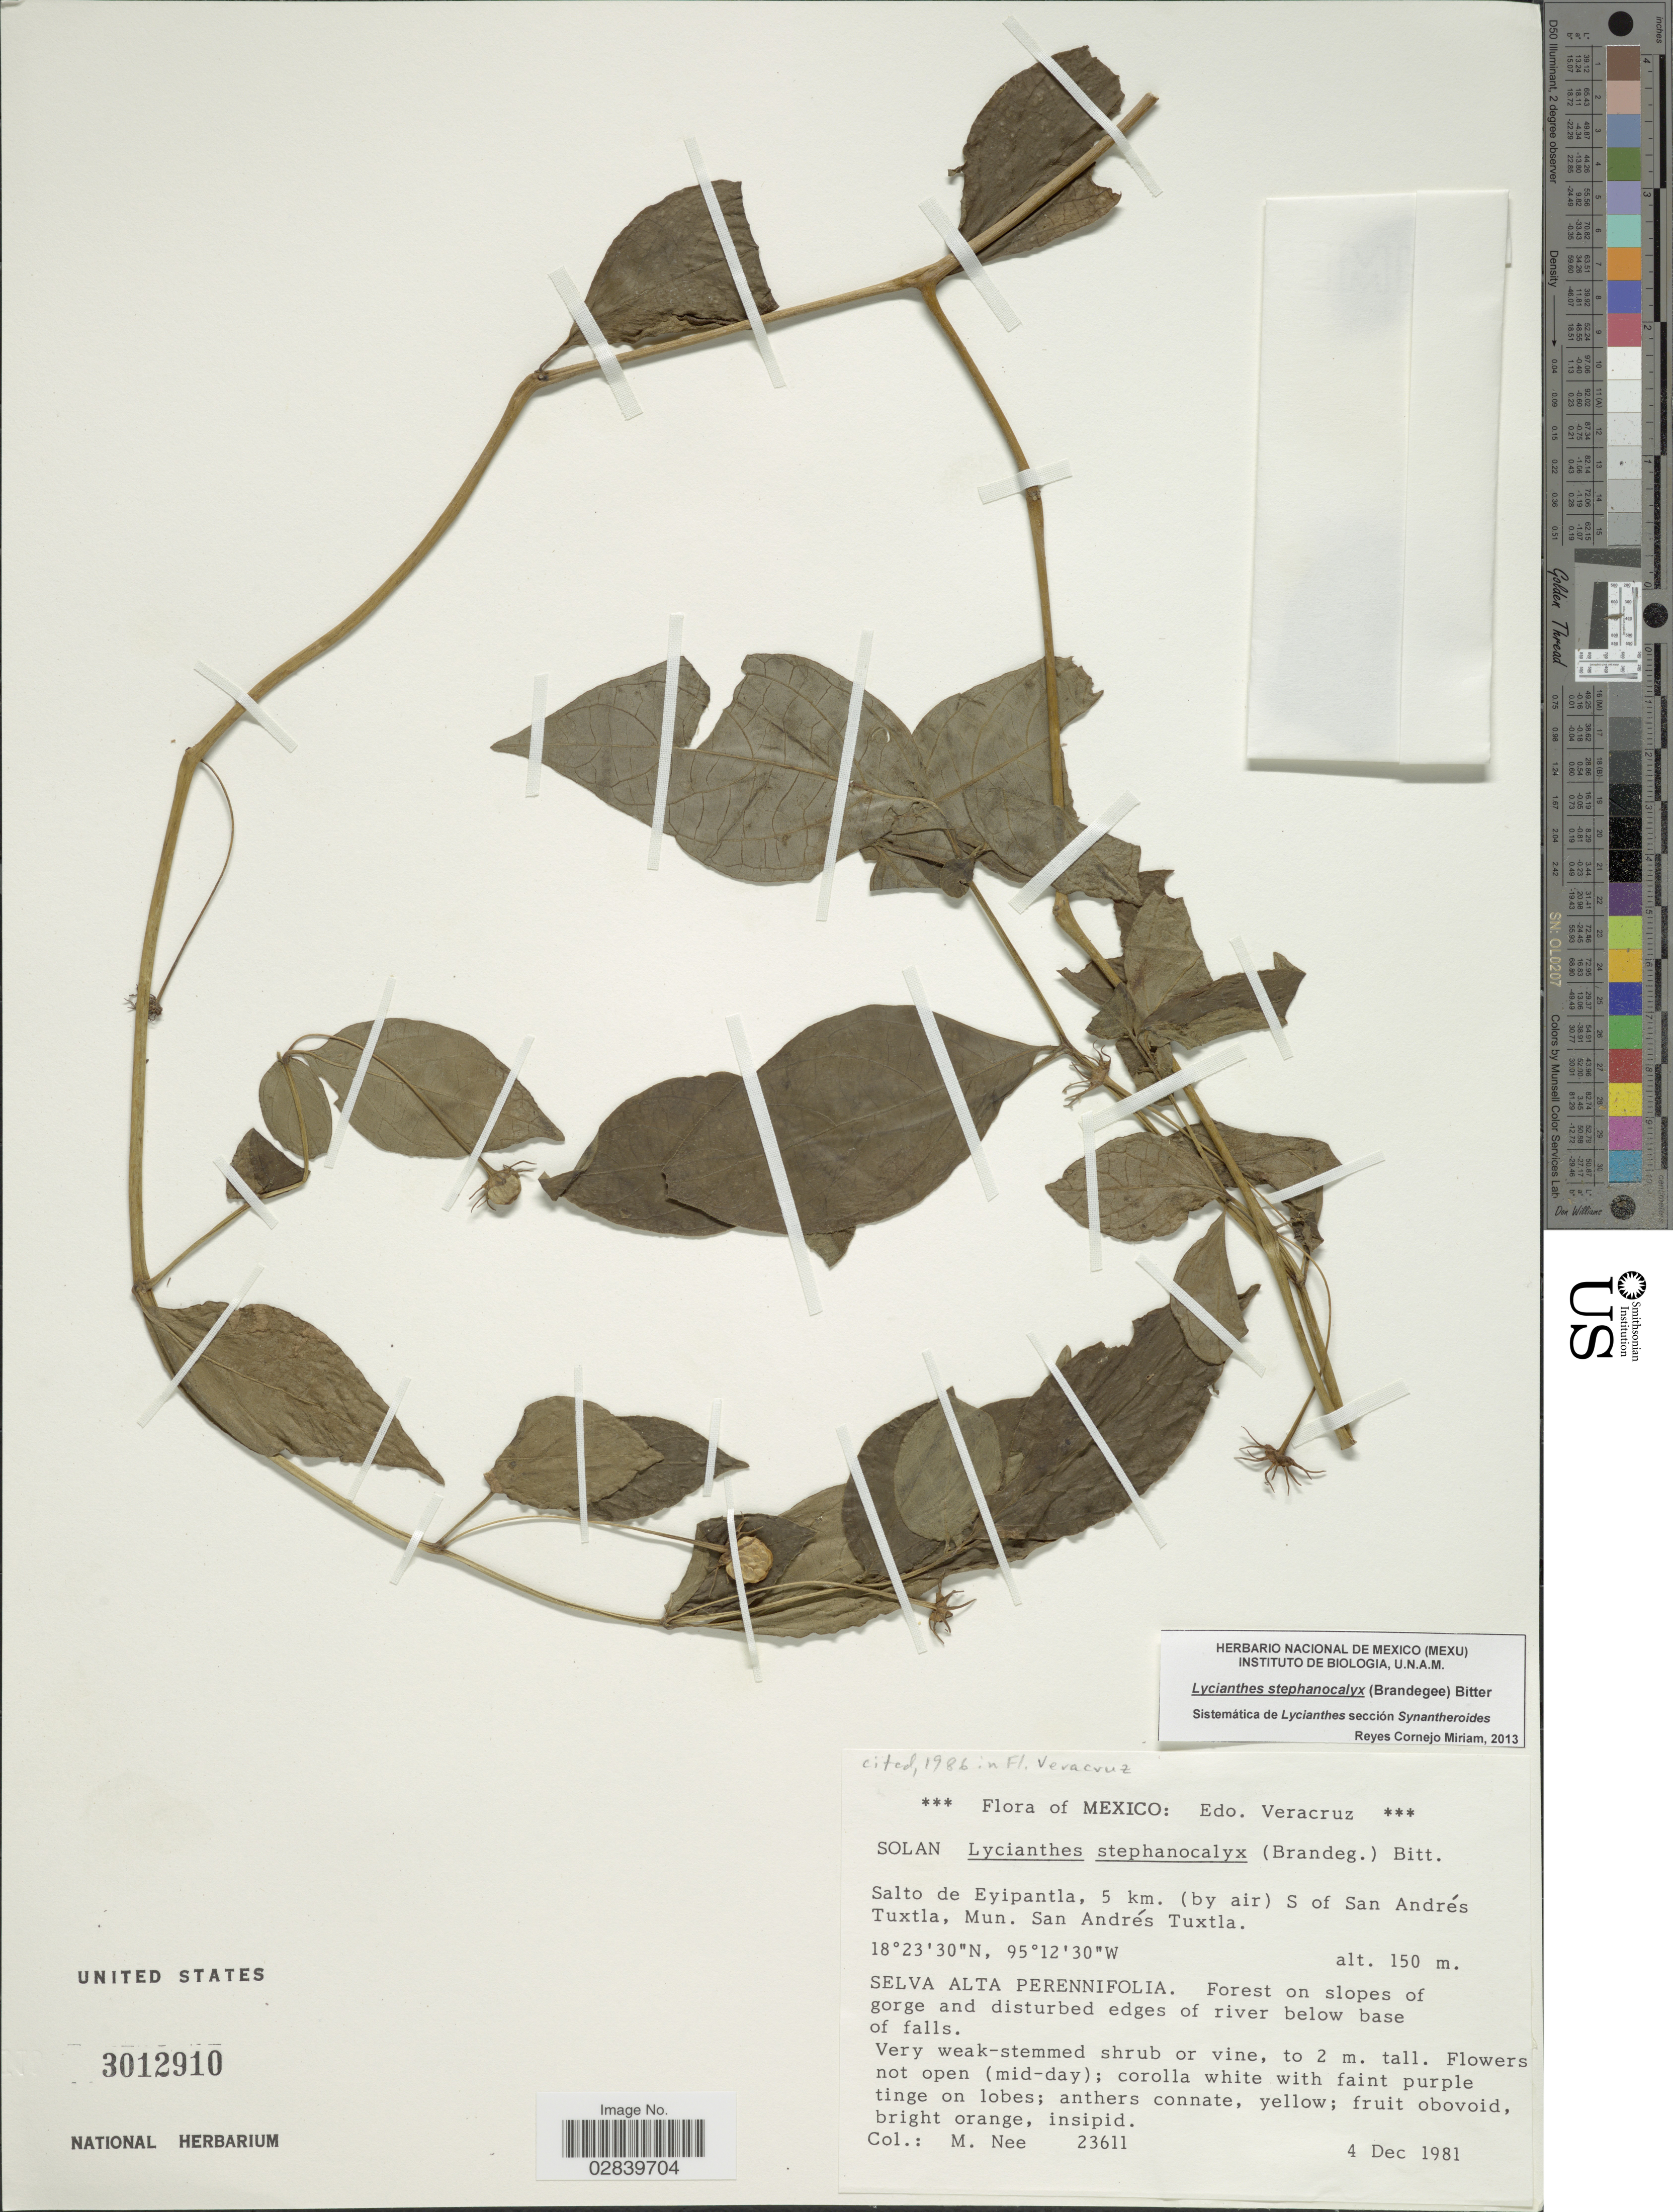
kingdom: Plantae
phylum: Tracheophyta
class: Magnoliopsida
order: Solanales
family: Solanaceae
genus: Lycianthes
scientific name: Lycianthes stephanocalyx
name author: (Brandegee) Bitter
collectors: M. Nee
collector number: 23611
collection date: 1981-12-04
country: Mexico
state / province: Veracruz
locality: Veracruz. Salto de Eyipantla, 5 km. (by air) S of San Andrés Tuxtla, Mun. San Andrés Tuxtla.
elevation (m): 150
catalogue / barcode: US 3012910